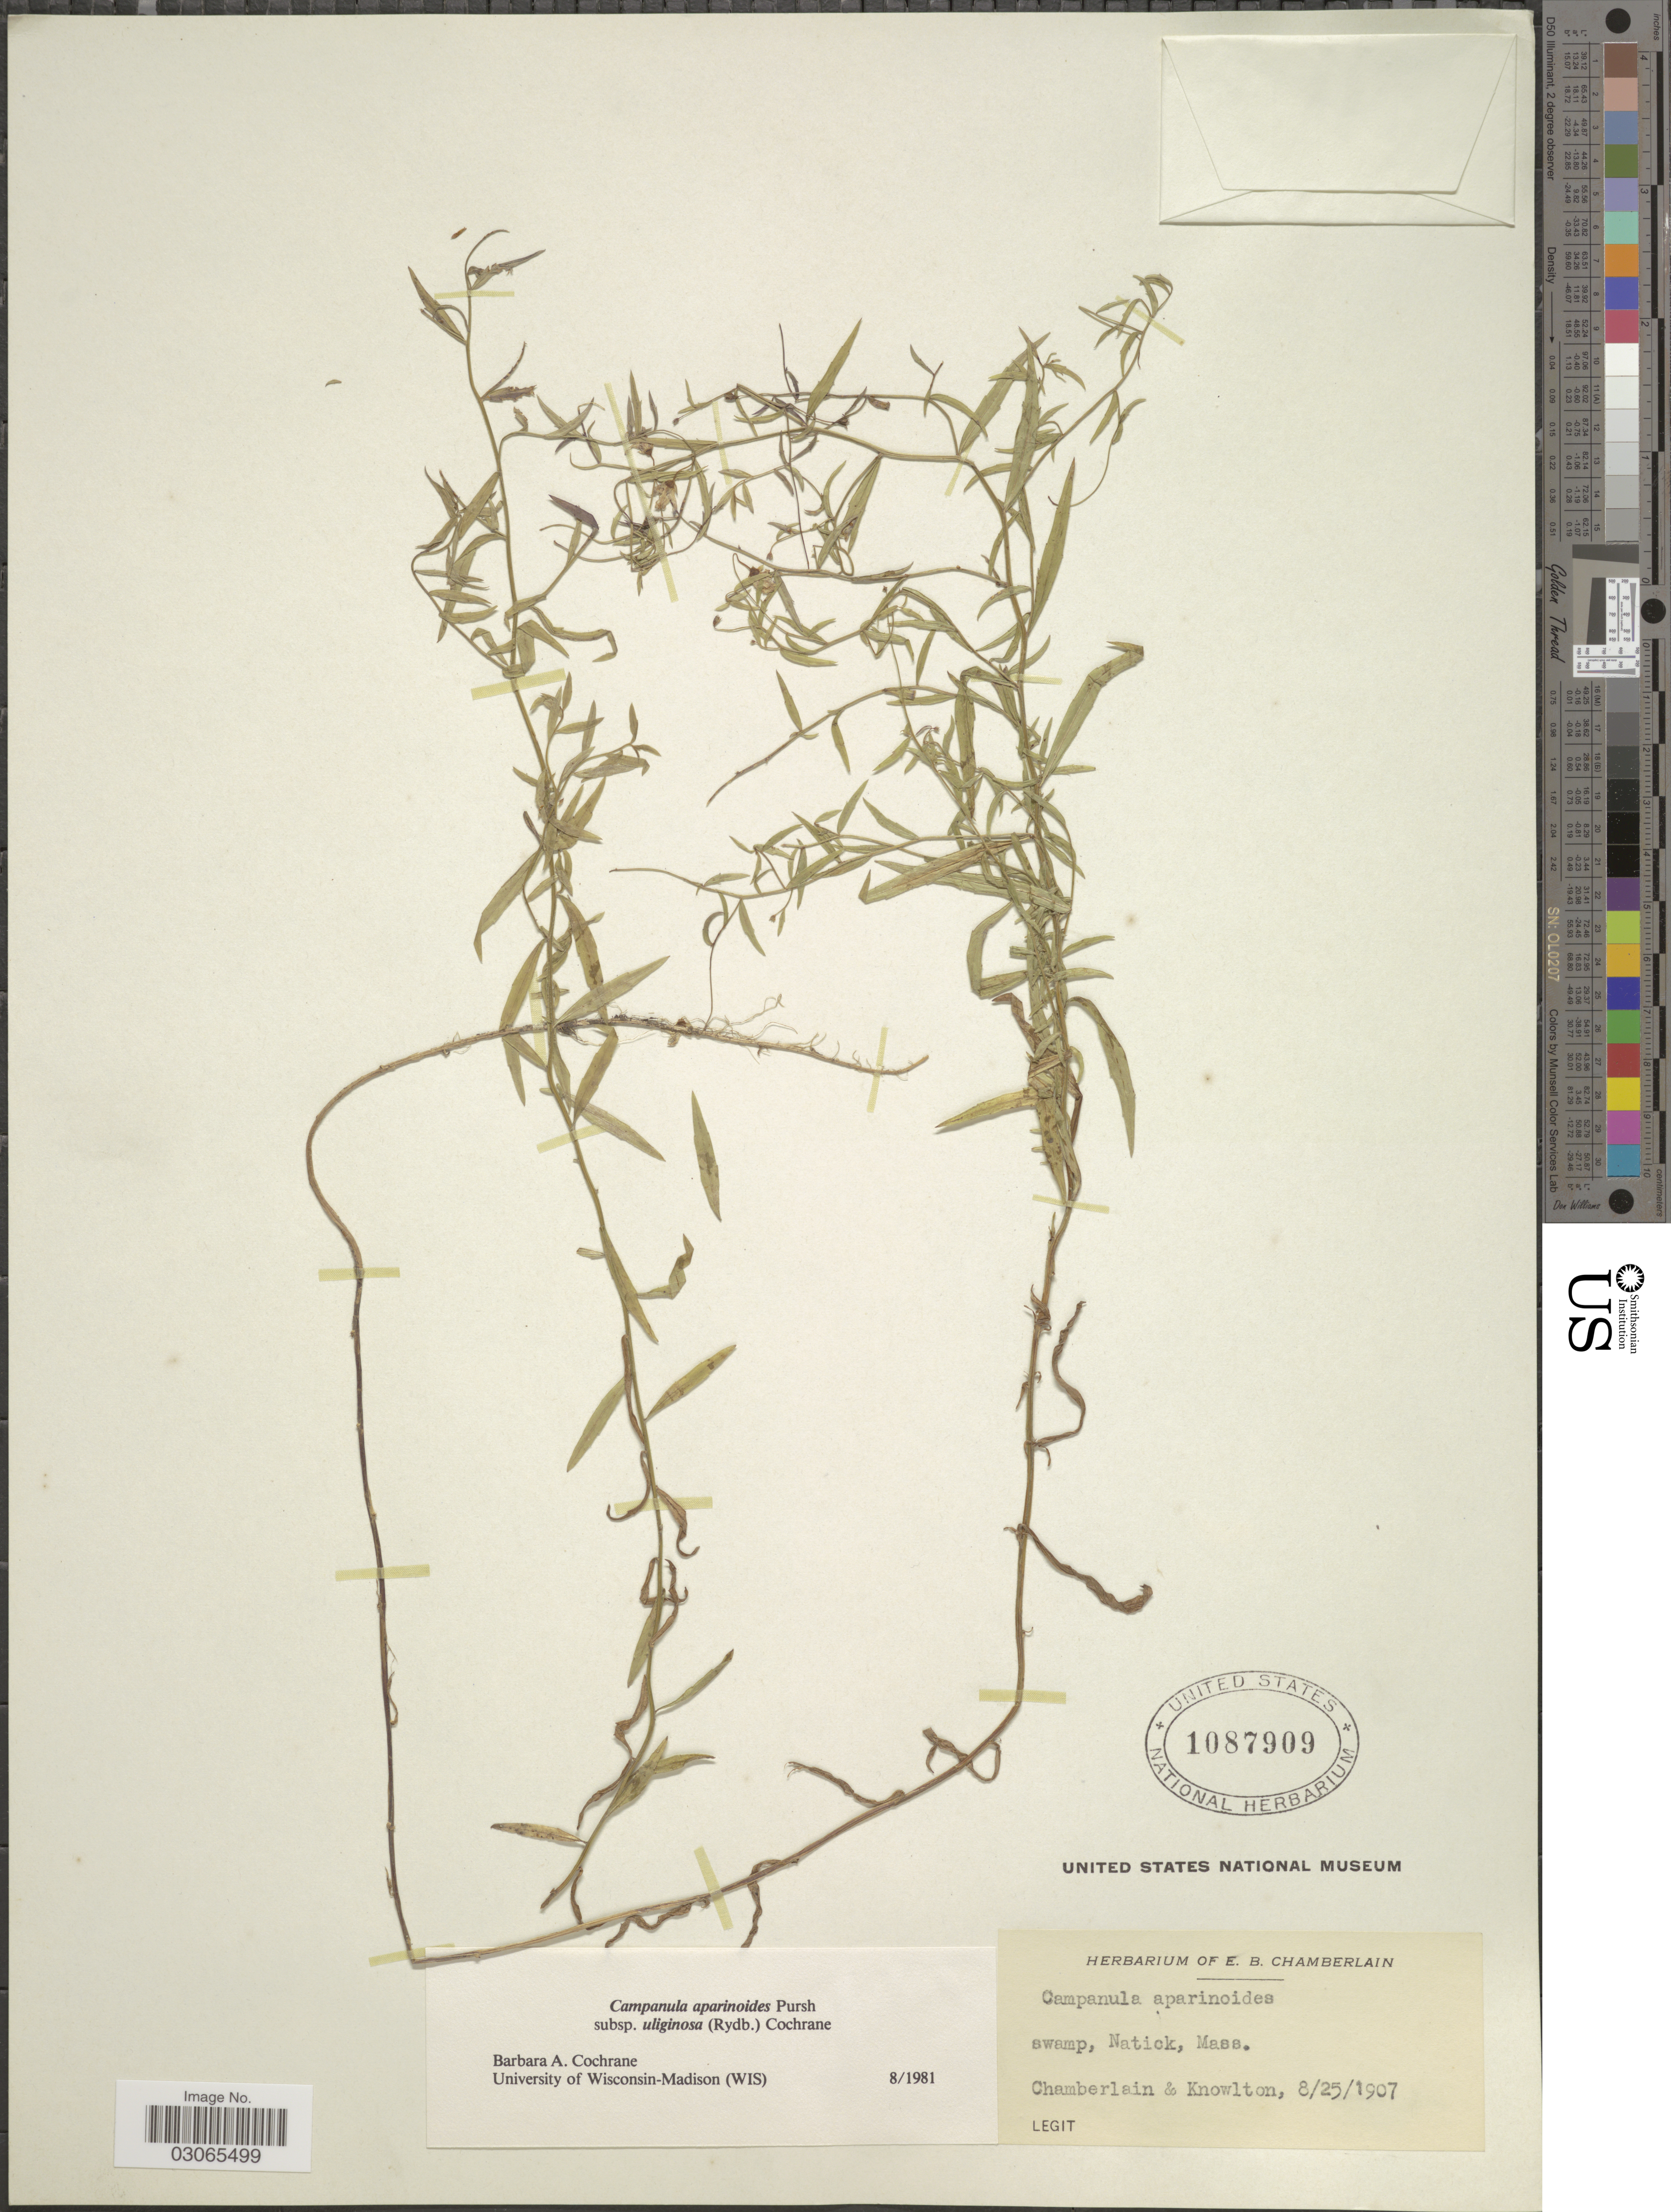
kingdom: Plantae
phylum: Tracheophyta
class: Magnoliopsida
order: Asterales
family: Campanulaceae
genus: Campanula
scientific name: Campanula aparinoides var. uliginosa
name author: (Rydb.) Gleason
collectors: E. Chamberlain & -. Knowlton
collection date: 1907-08-25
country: United States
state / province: Massachusetts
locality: Natick.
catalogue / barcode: US 1087909